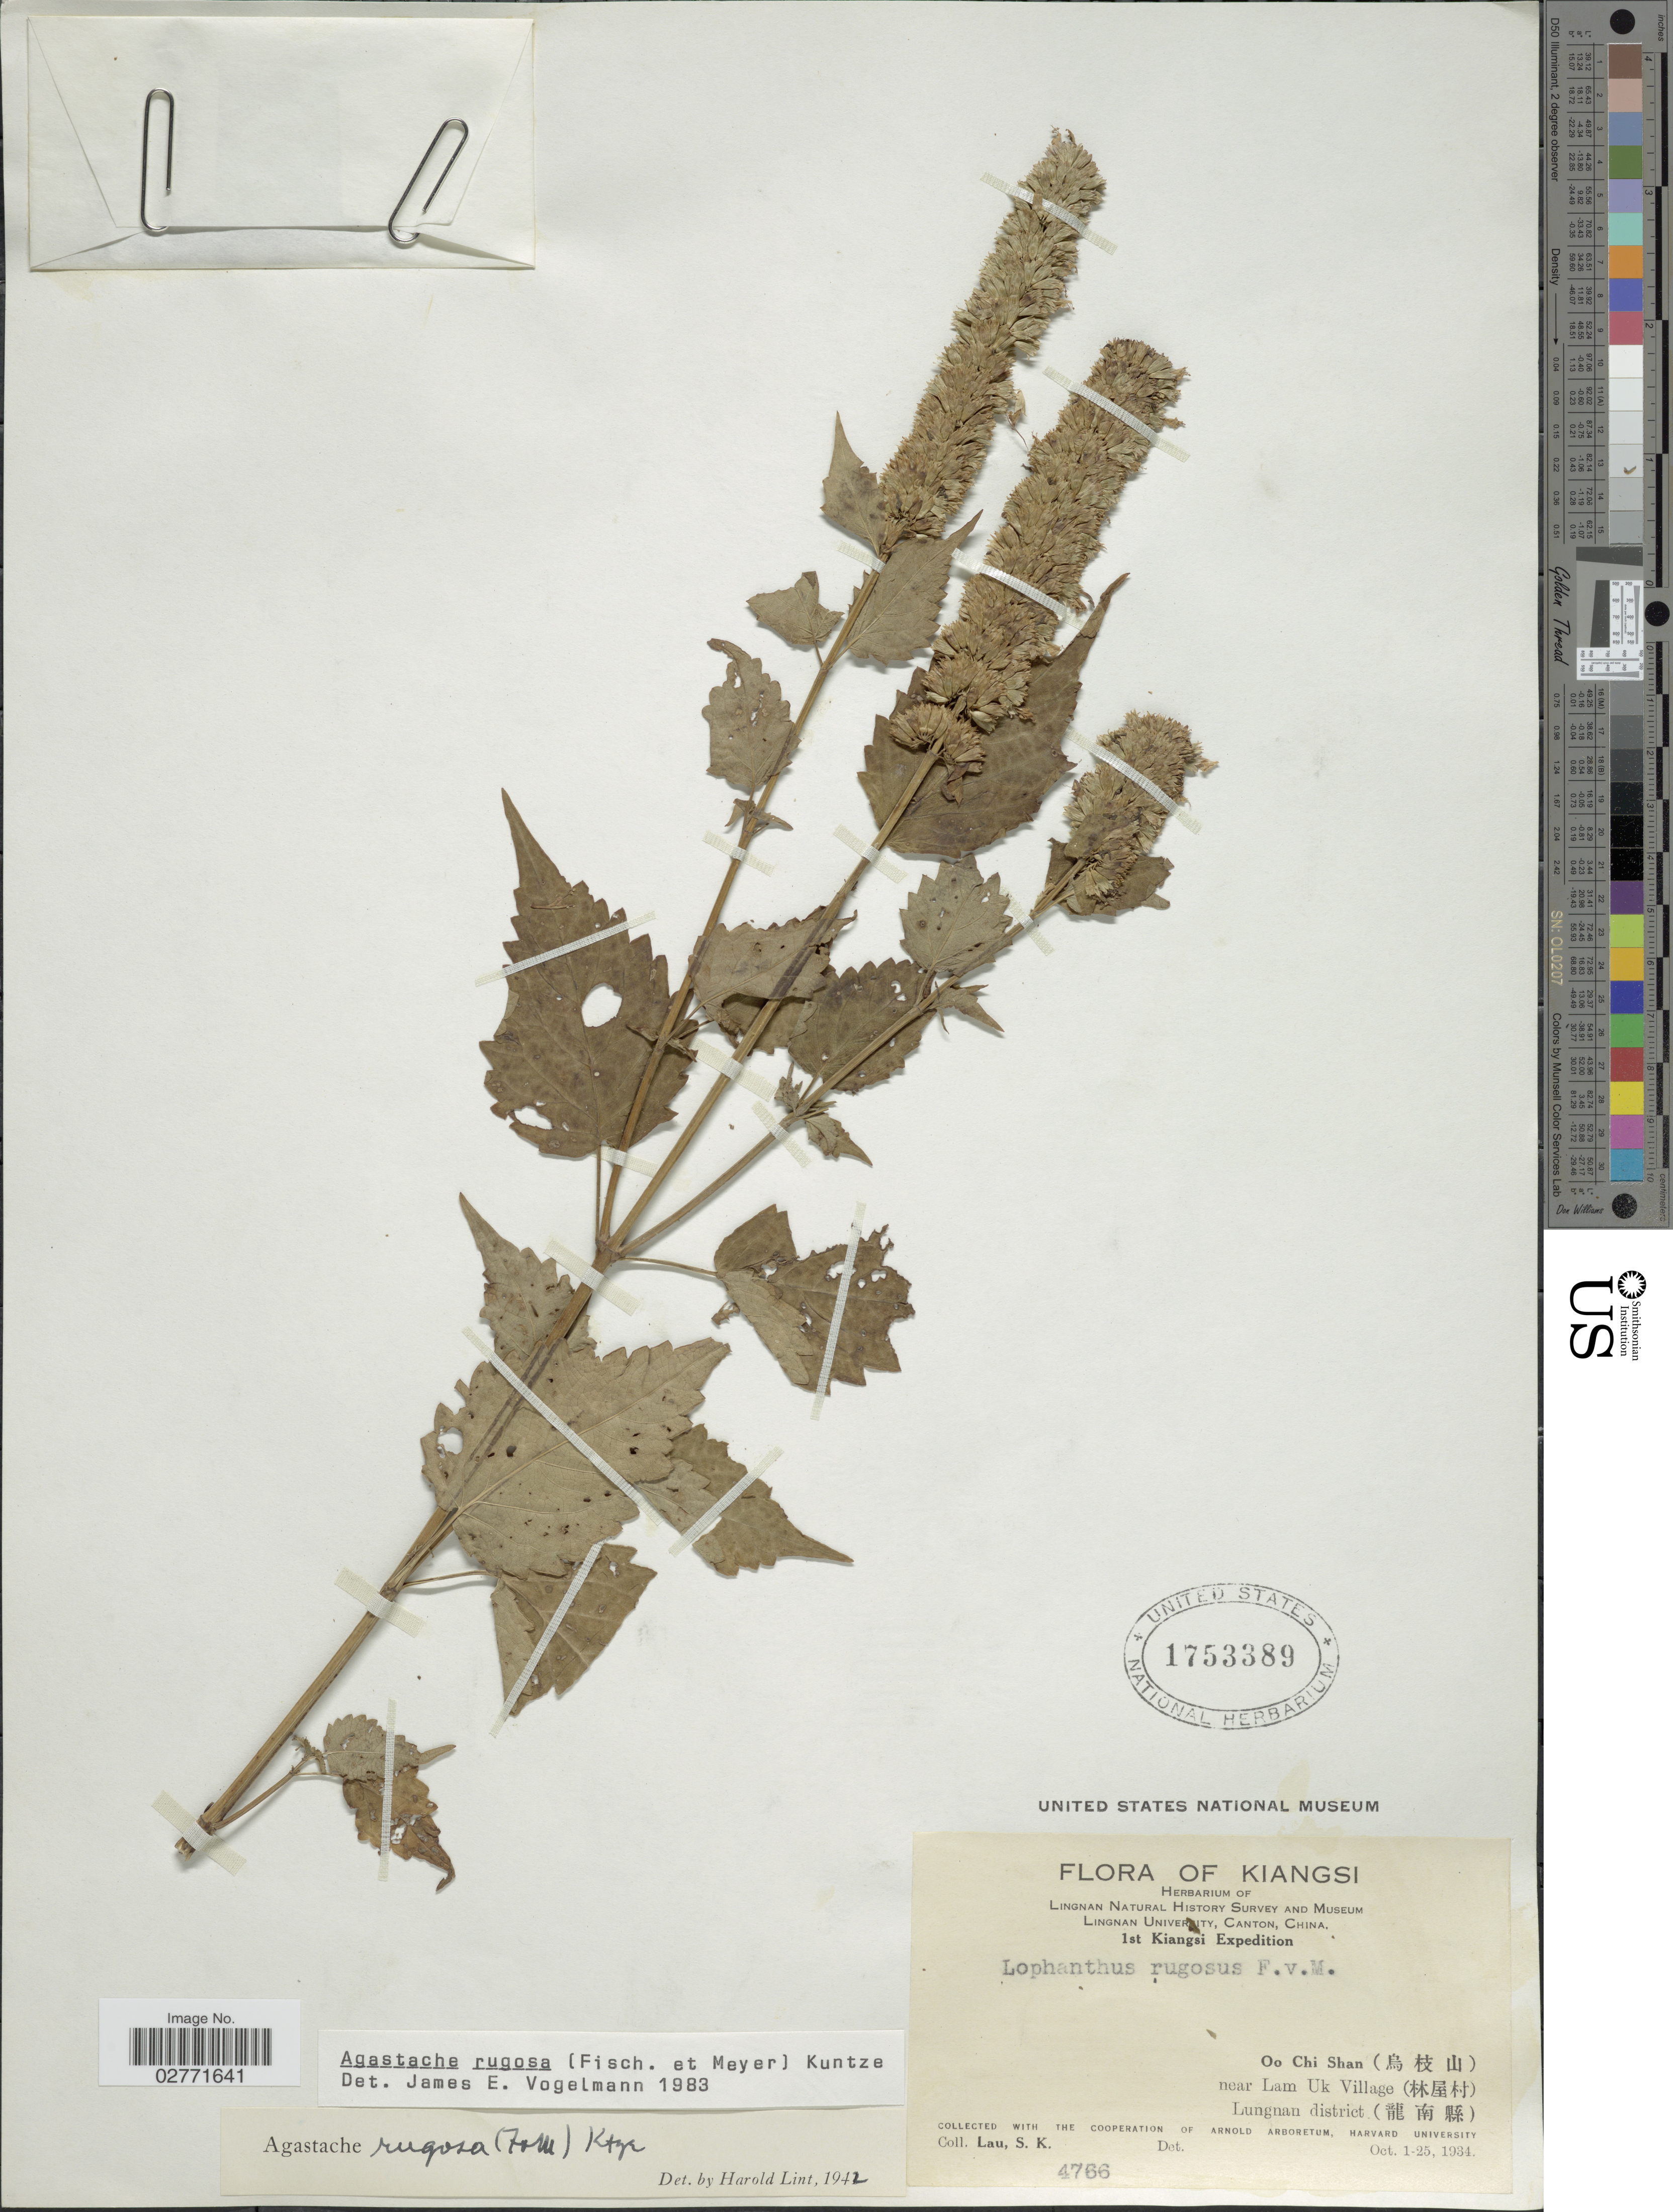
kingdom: Plantae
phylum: Tracheophyta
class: Magnoliopsida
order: Lamiales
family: Lamiaceae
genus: Agastache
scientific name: Agastache rugosa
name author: (Fisch. & C.A. Mey.) Kuntze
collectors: S. K. Lau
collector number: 4766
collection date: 1934-10-01/1934-10-25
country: China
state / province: Jiangxi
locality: Kiangsi, Oo Chi Shan, near Lam Uk Village, Lungnan district.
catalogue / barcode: US 1753389